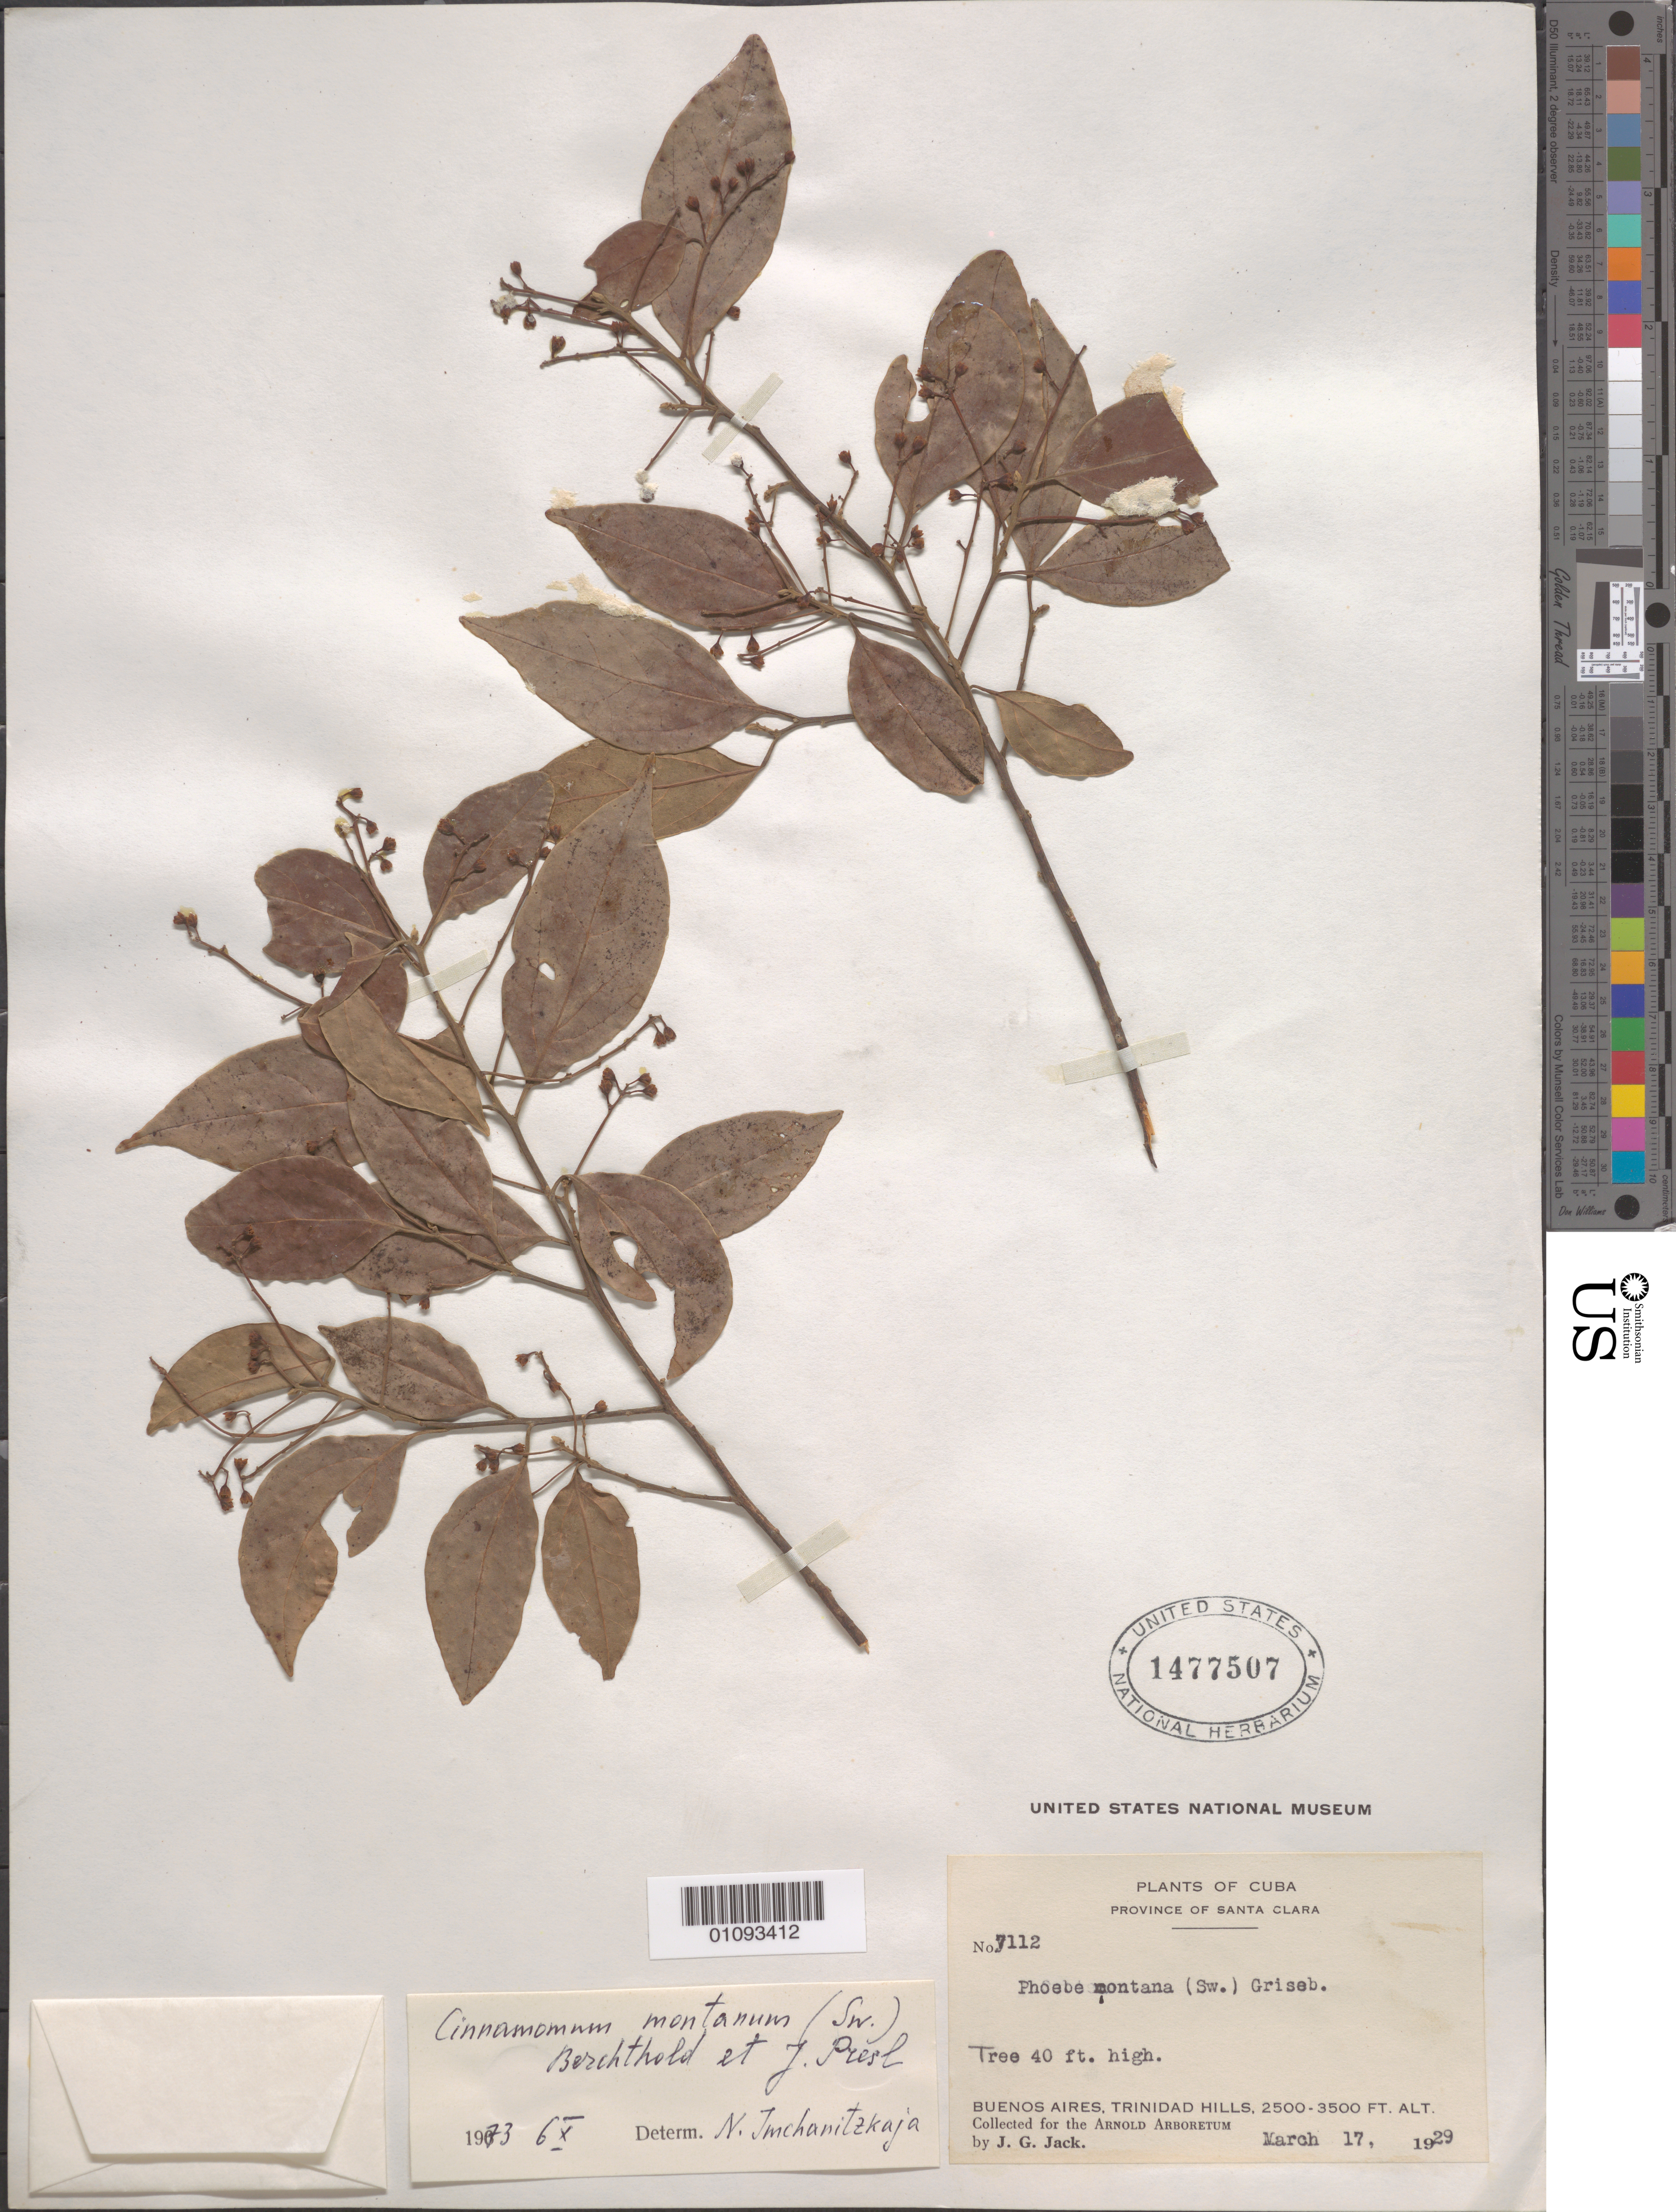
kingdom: Plantae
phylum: Tracheophyta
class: Magnoliopsida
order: Laurales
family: Lauraceae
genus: Cinnamomum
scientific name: Cinnamomum montanum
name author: (Sw.) J. Presl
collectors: J. G. Jack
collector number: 7112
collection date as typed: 17 Mar 1929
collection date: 1929-03-17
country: Cuba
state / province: Matanzas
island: Cuba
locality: Buenos Aires, Trinidad Hills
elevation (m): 762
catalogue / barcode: US 1477507